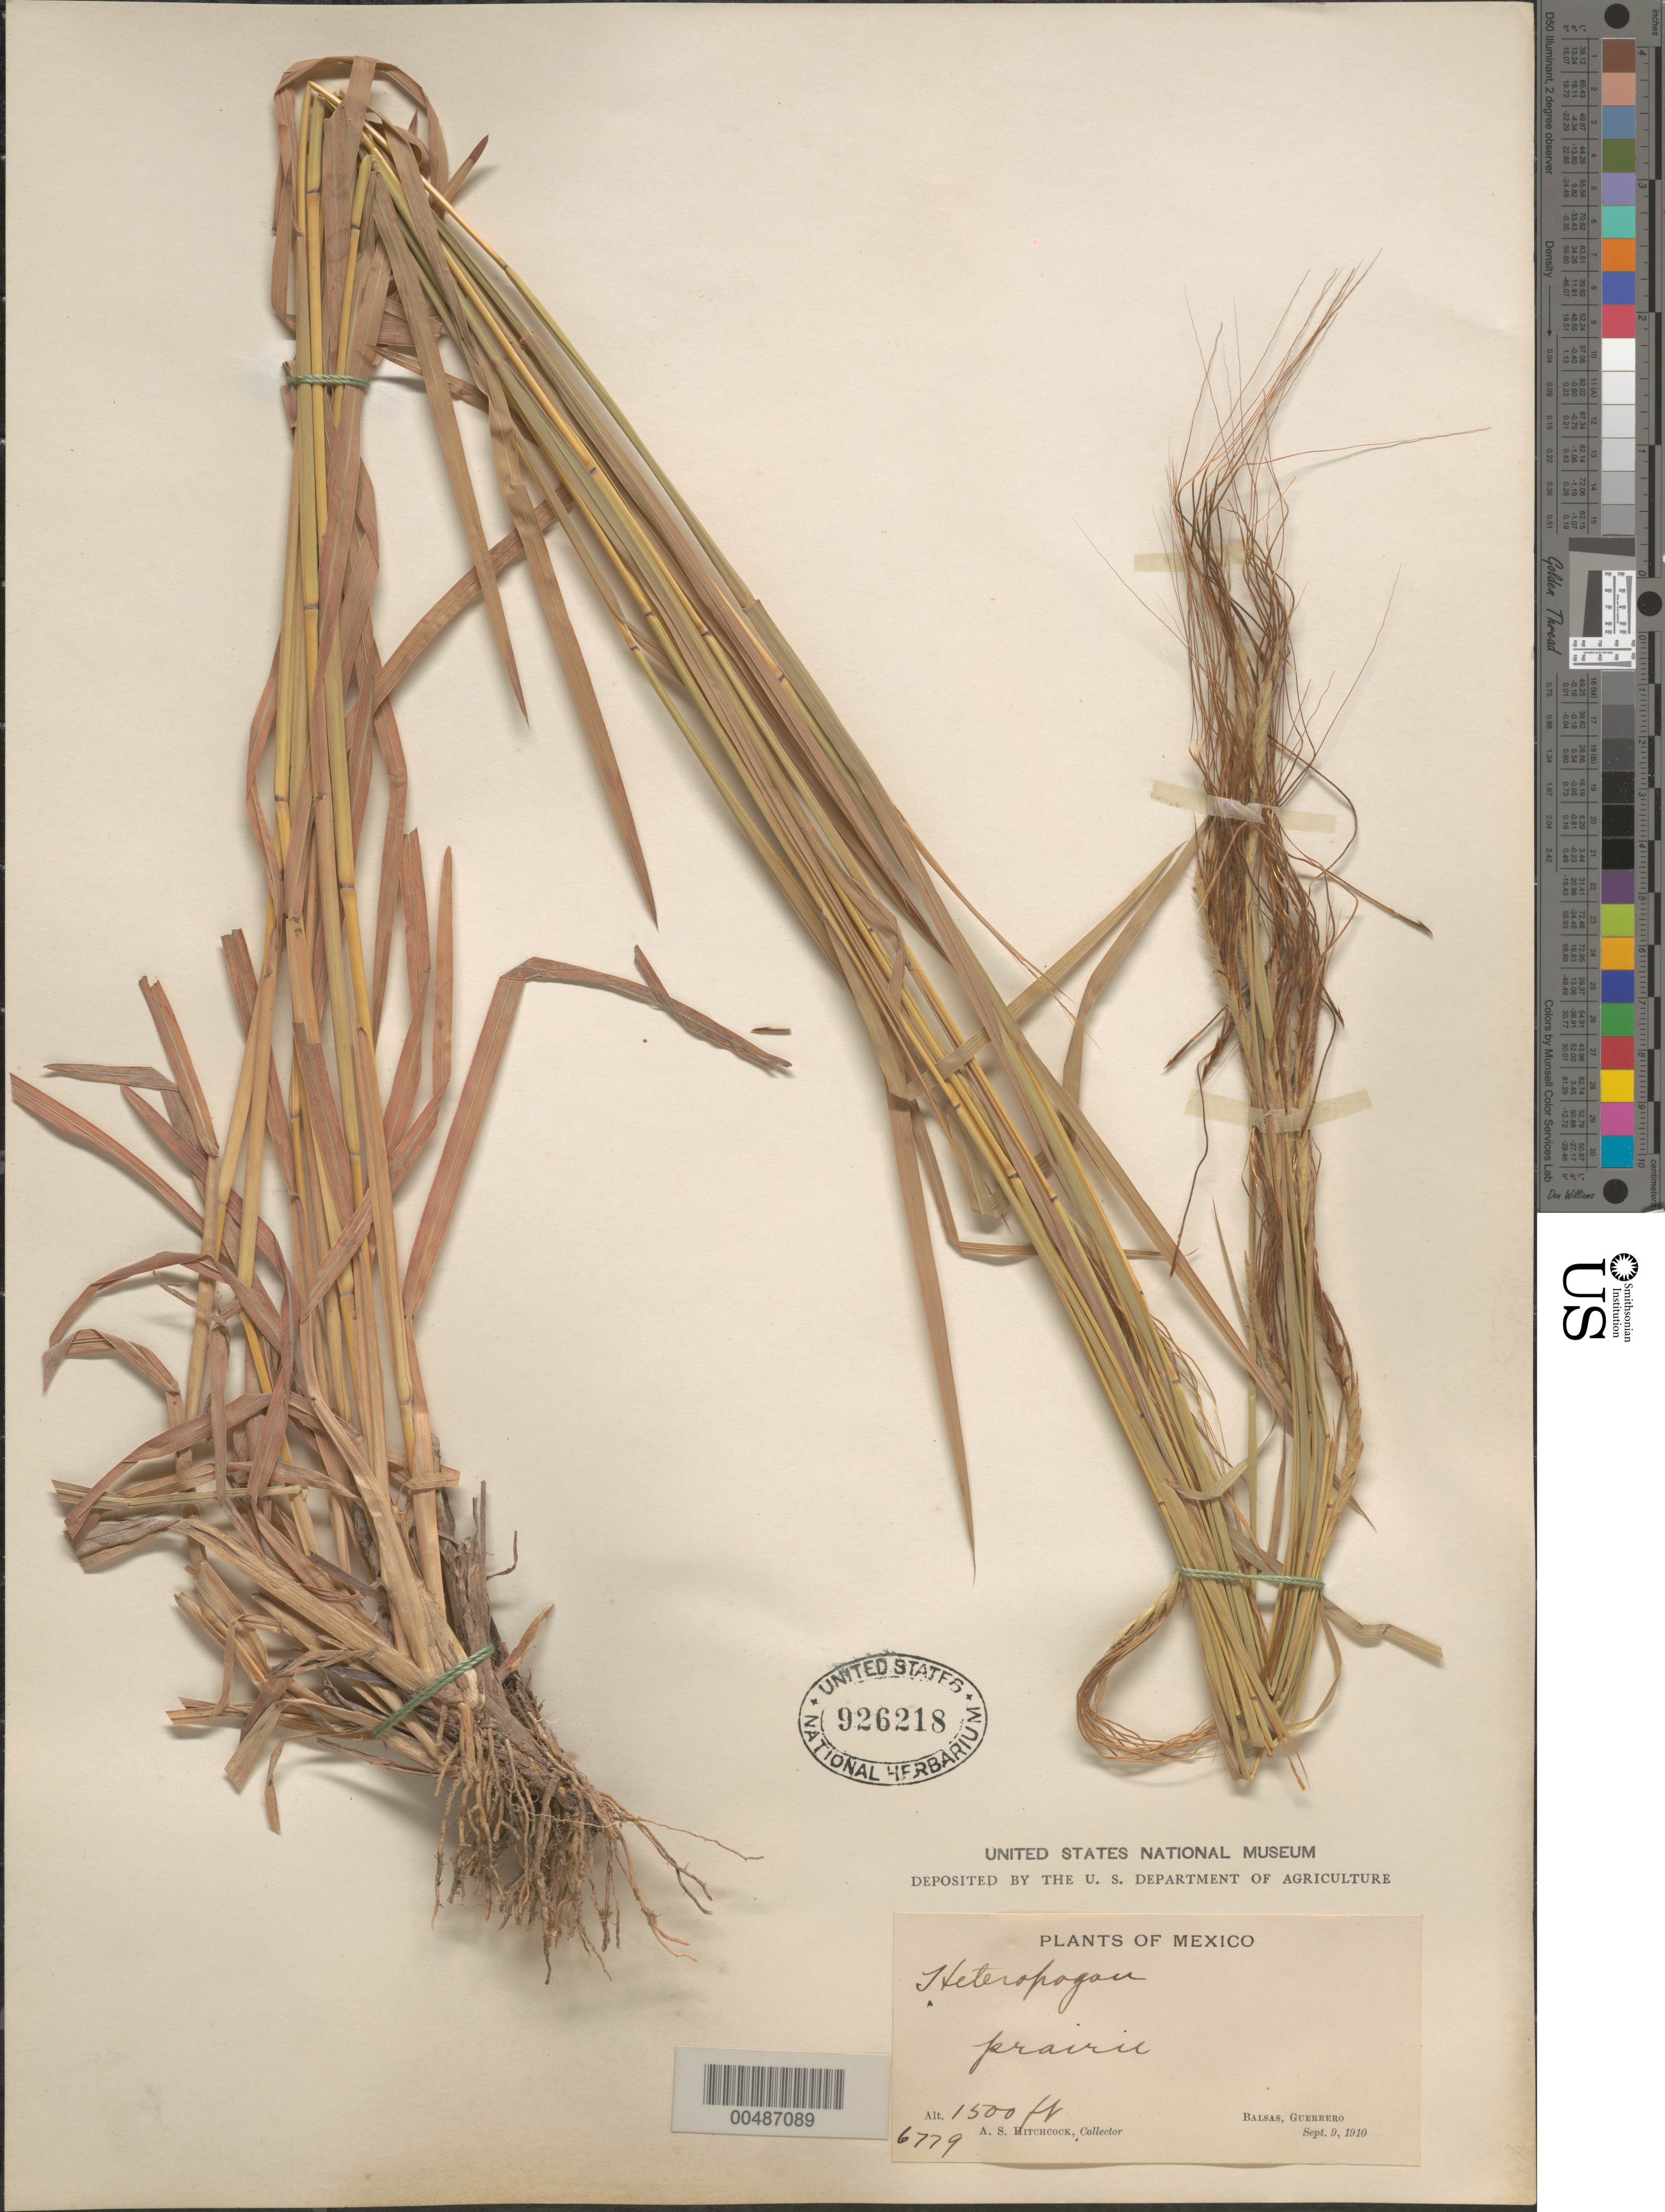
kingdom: Plantae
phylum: Tracheophyta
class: Liliopsida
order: Poales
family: Poaceae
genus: Heteropogon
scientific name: Heteropogon contortus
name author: (L.) P. Beauv. ex Roem. & Schult.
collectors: A. S. Hitchcock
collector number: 6779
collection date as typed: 9 Sep 1910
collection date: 1910-09-09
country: Mexico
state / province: Guerrero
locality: Balsas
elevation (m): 457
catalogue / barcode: US 926218